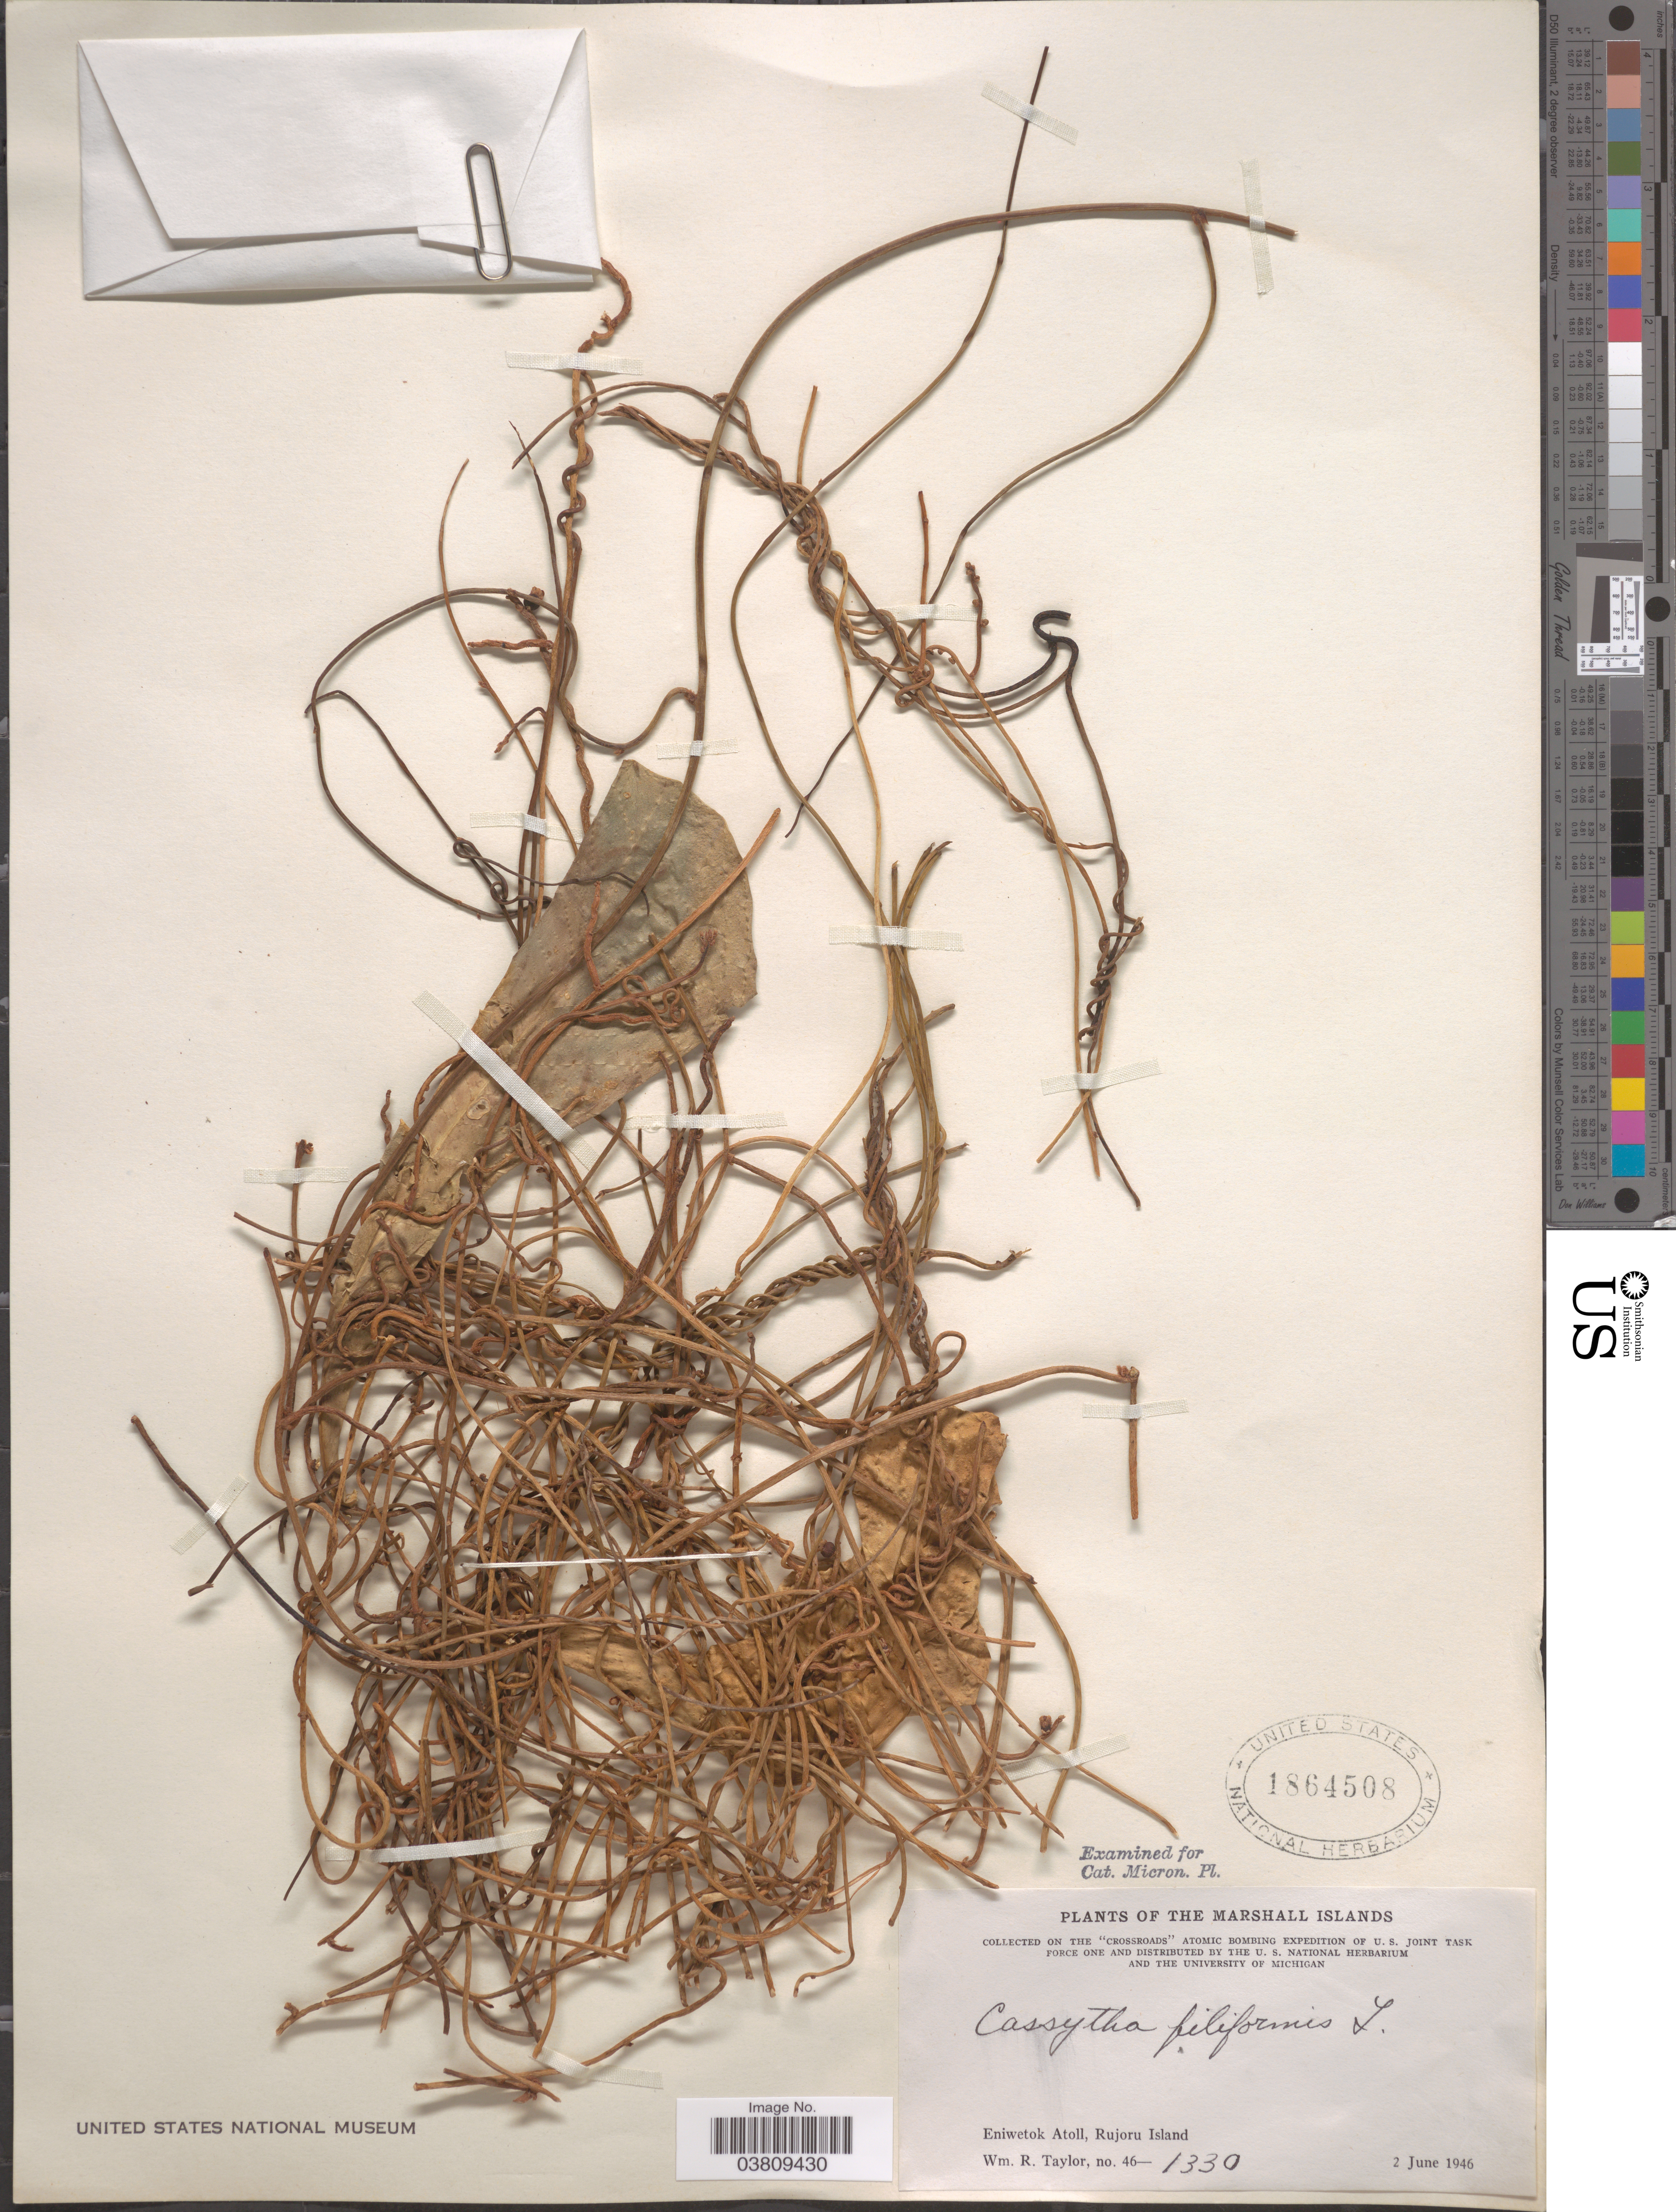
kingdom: Plantae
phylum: Tracheophyta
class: Magnoliopsida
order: Laurales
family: Lauraceae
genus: Cassytha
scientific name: Cassytha filiformis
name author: L.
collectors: W. R. Taylor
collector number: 46-1330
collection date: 1946-06-02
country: Marshall Islands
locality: Eniwetok Atoll, Rujoru Island.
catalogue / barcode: US 1864508